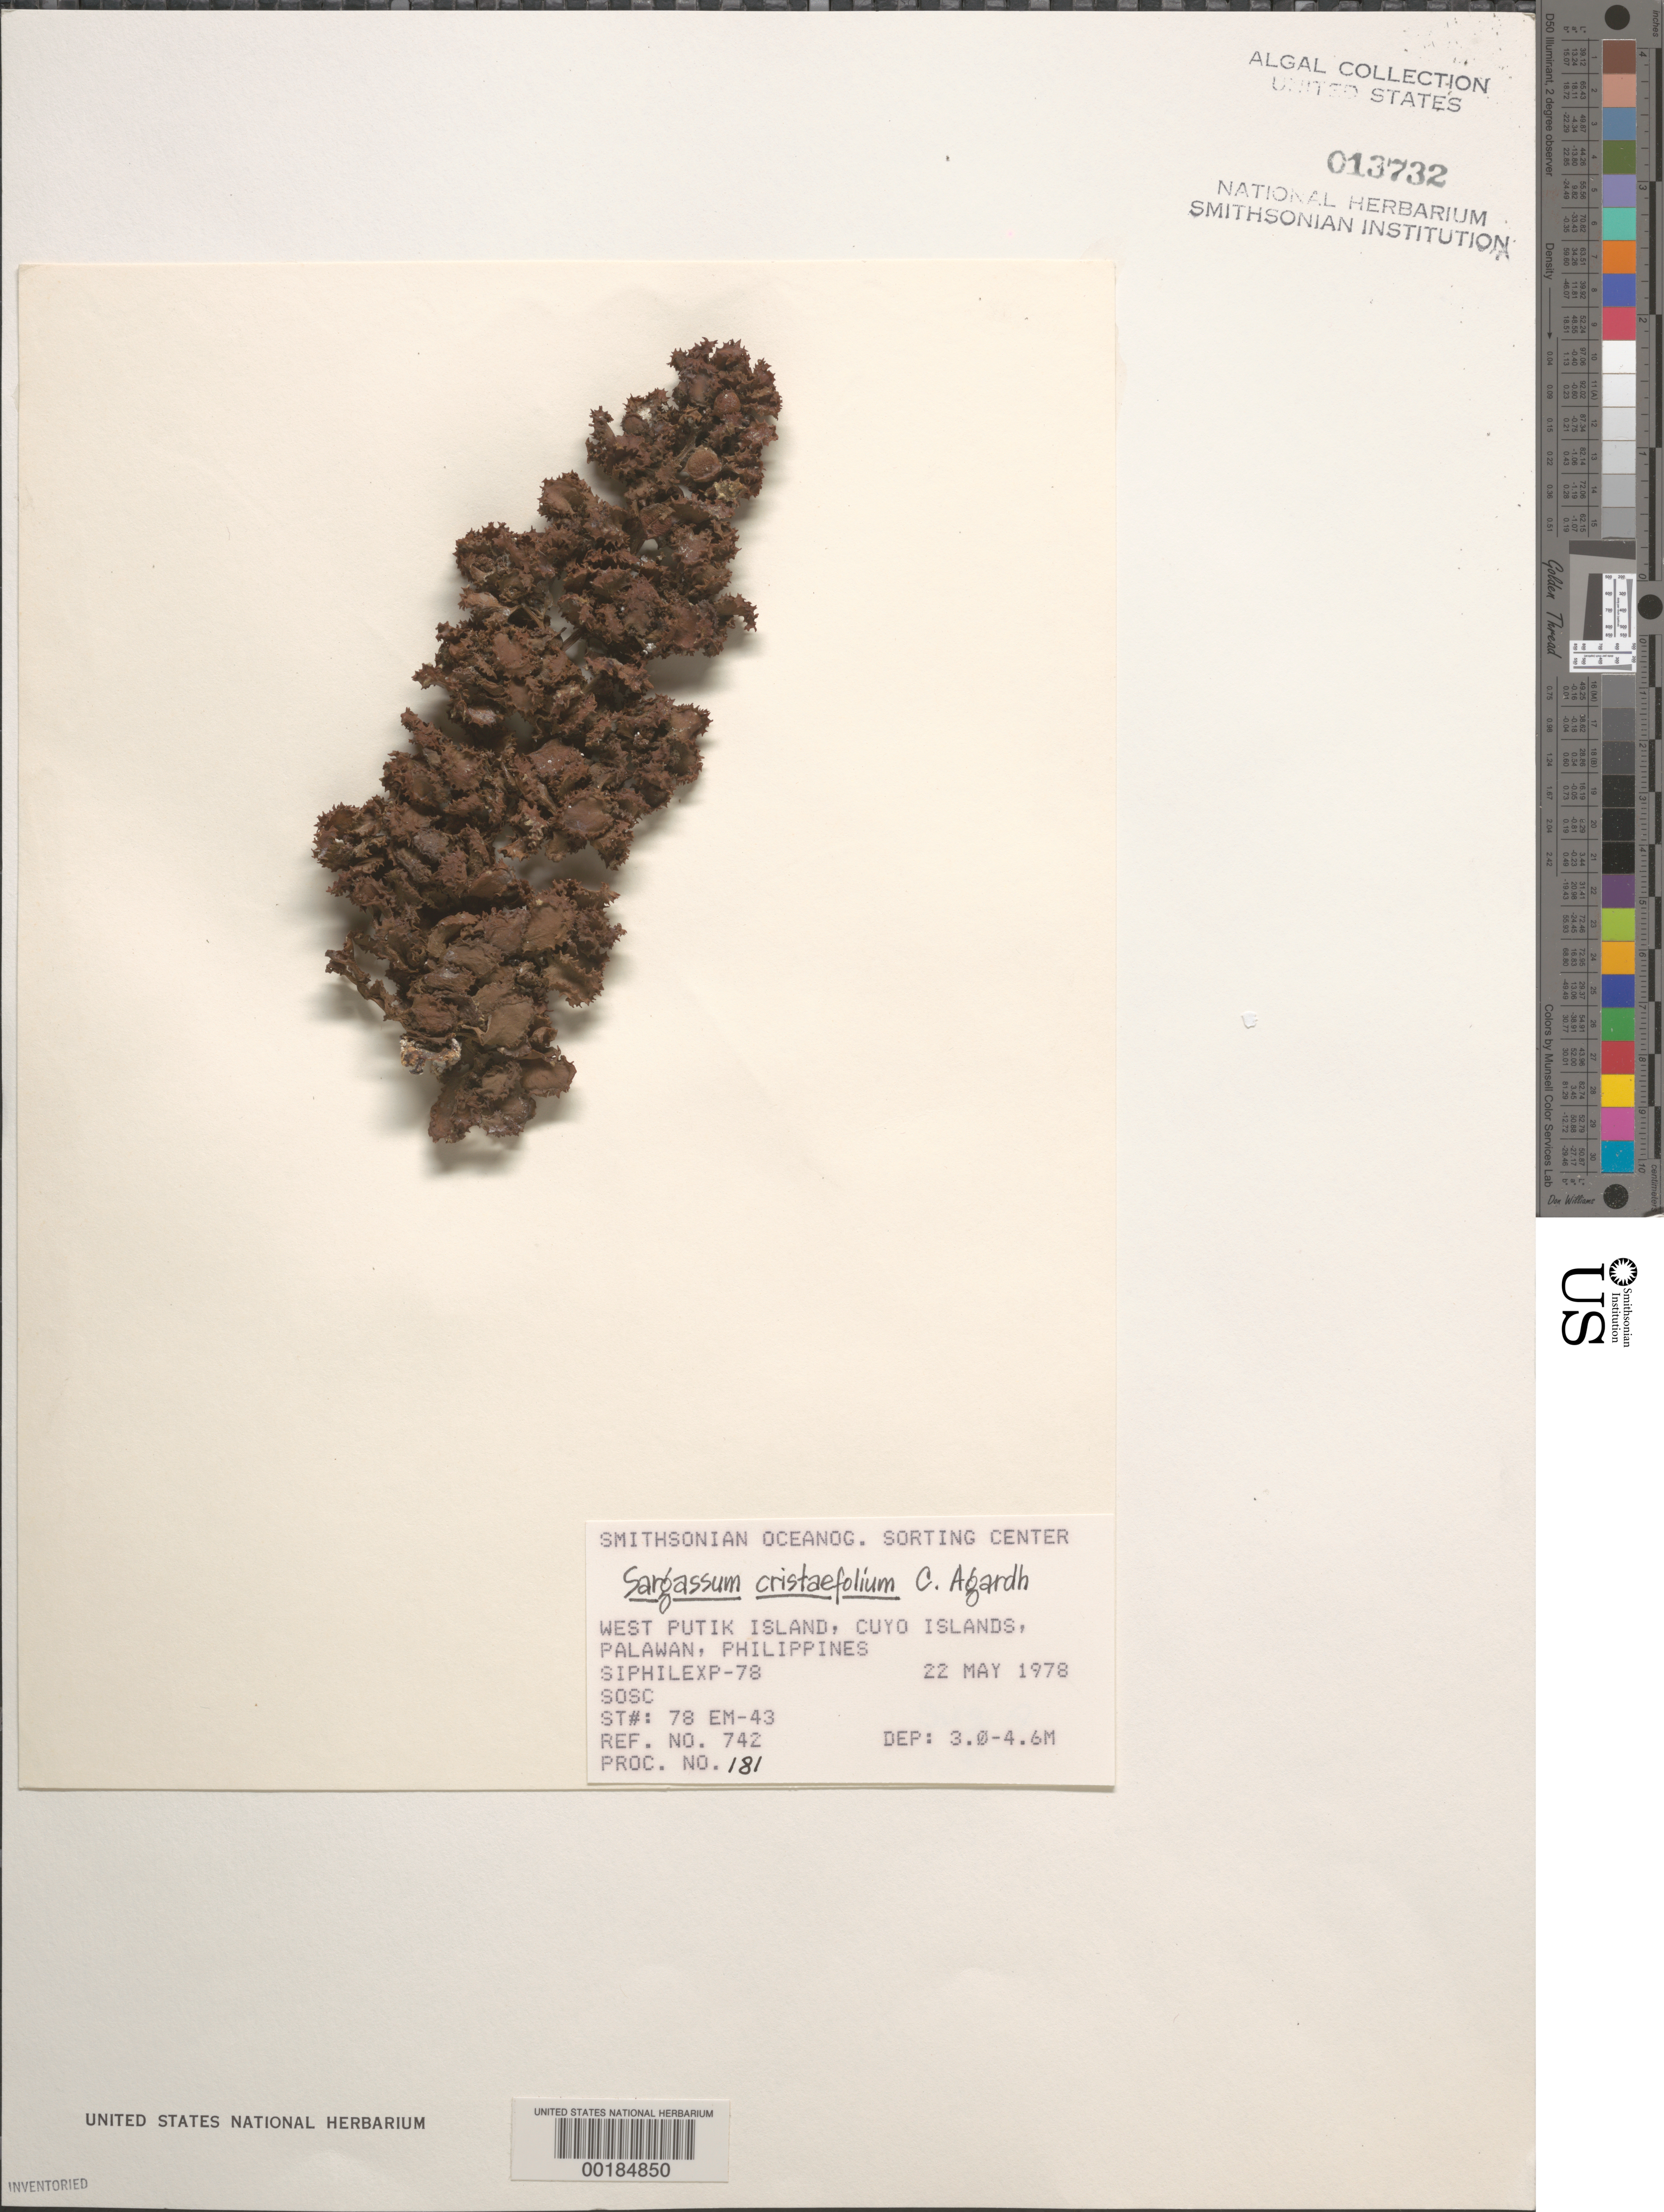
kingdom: Chromista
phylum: Ochrophyta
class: Phaeophyceae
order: Fucales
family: Sargassaceae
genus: Sargassum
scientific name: Sargassum ilicifolium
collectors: SOSC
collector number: Station 78 EM-43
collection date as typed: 22 May 1978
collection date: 1978-05-22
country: Philippines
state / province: Mimaropa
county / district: Palawan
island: West Putik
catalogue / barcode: US 13732